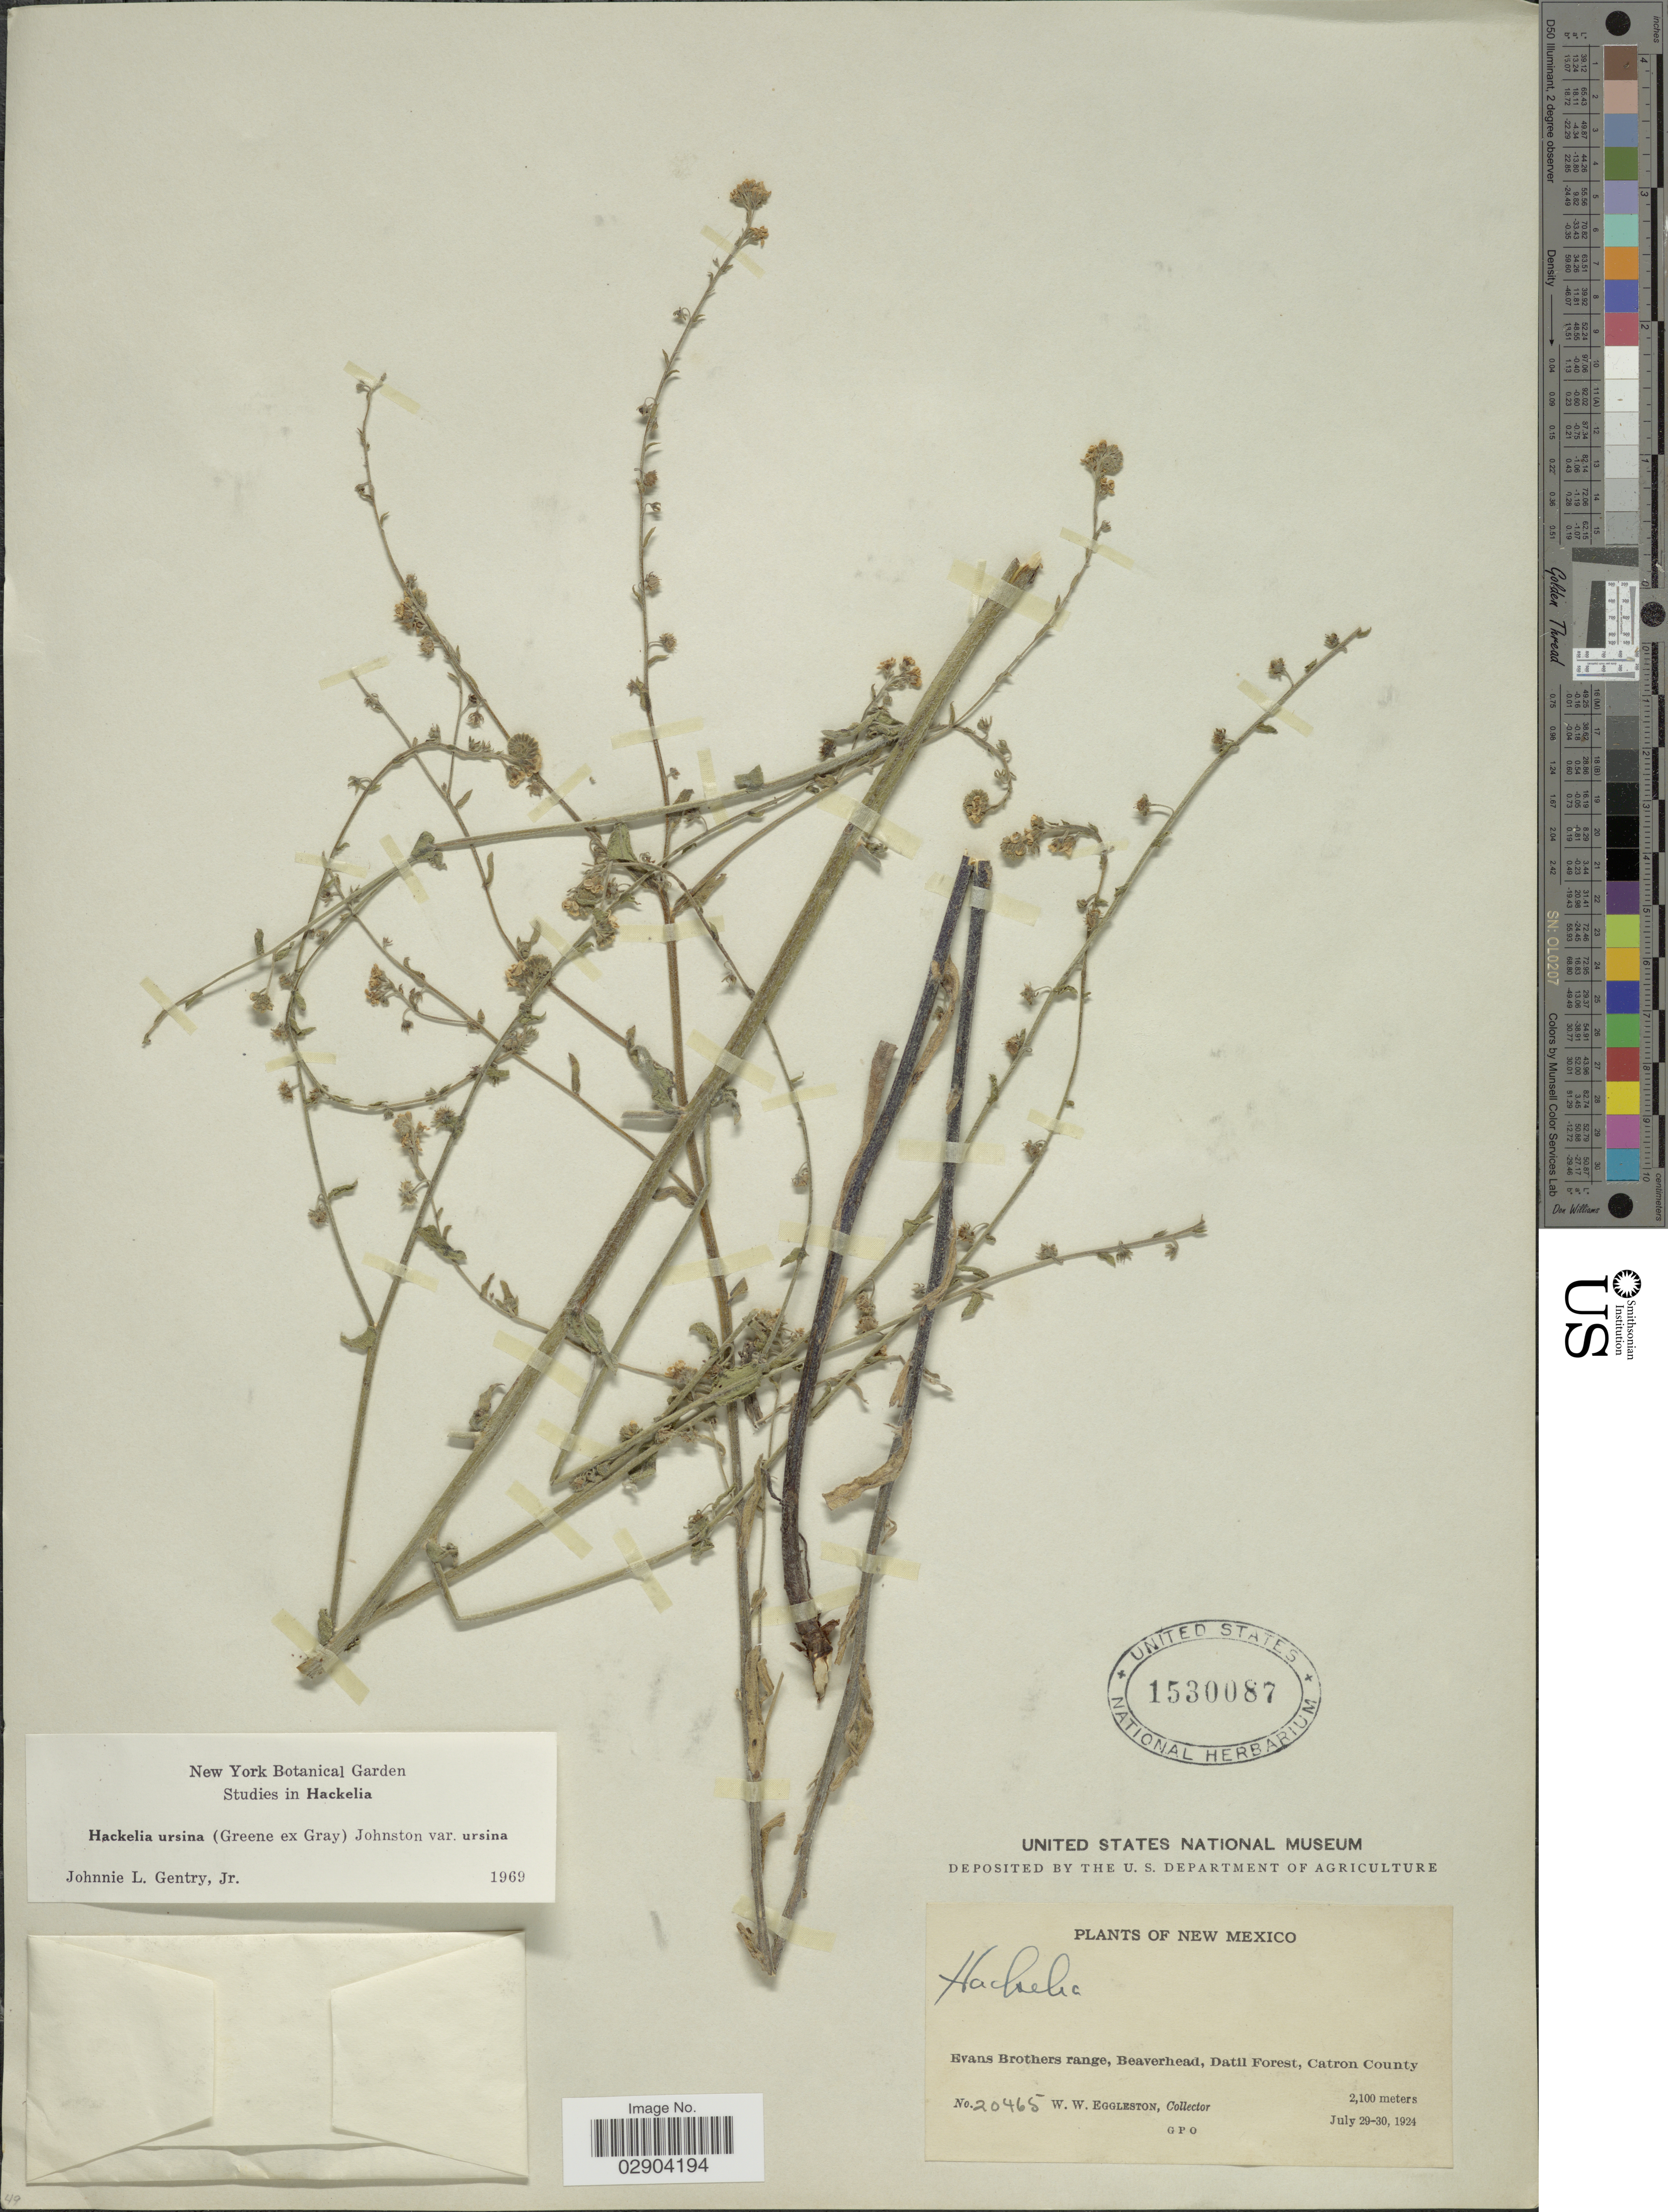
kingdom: Plantae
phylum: Tracheophyta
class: Magnoliopsida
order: Boraginales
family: Boraginaceae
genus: Hackelia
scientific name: Hackelia ursina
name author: (Greene ex A. Gray) I.M. Johnst.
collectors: W. W. Eggleston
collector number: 20465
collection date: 1924-07-29/1924-07-30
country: United States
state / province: New Mexico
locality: Evans Brothers range, Beaverhead, Datil Forest, Catron County.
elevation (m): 2100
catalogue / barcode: US 1530087